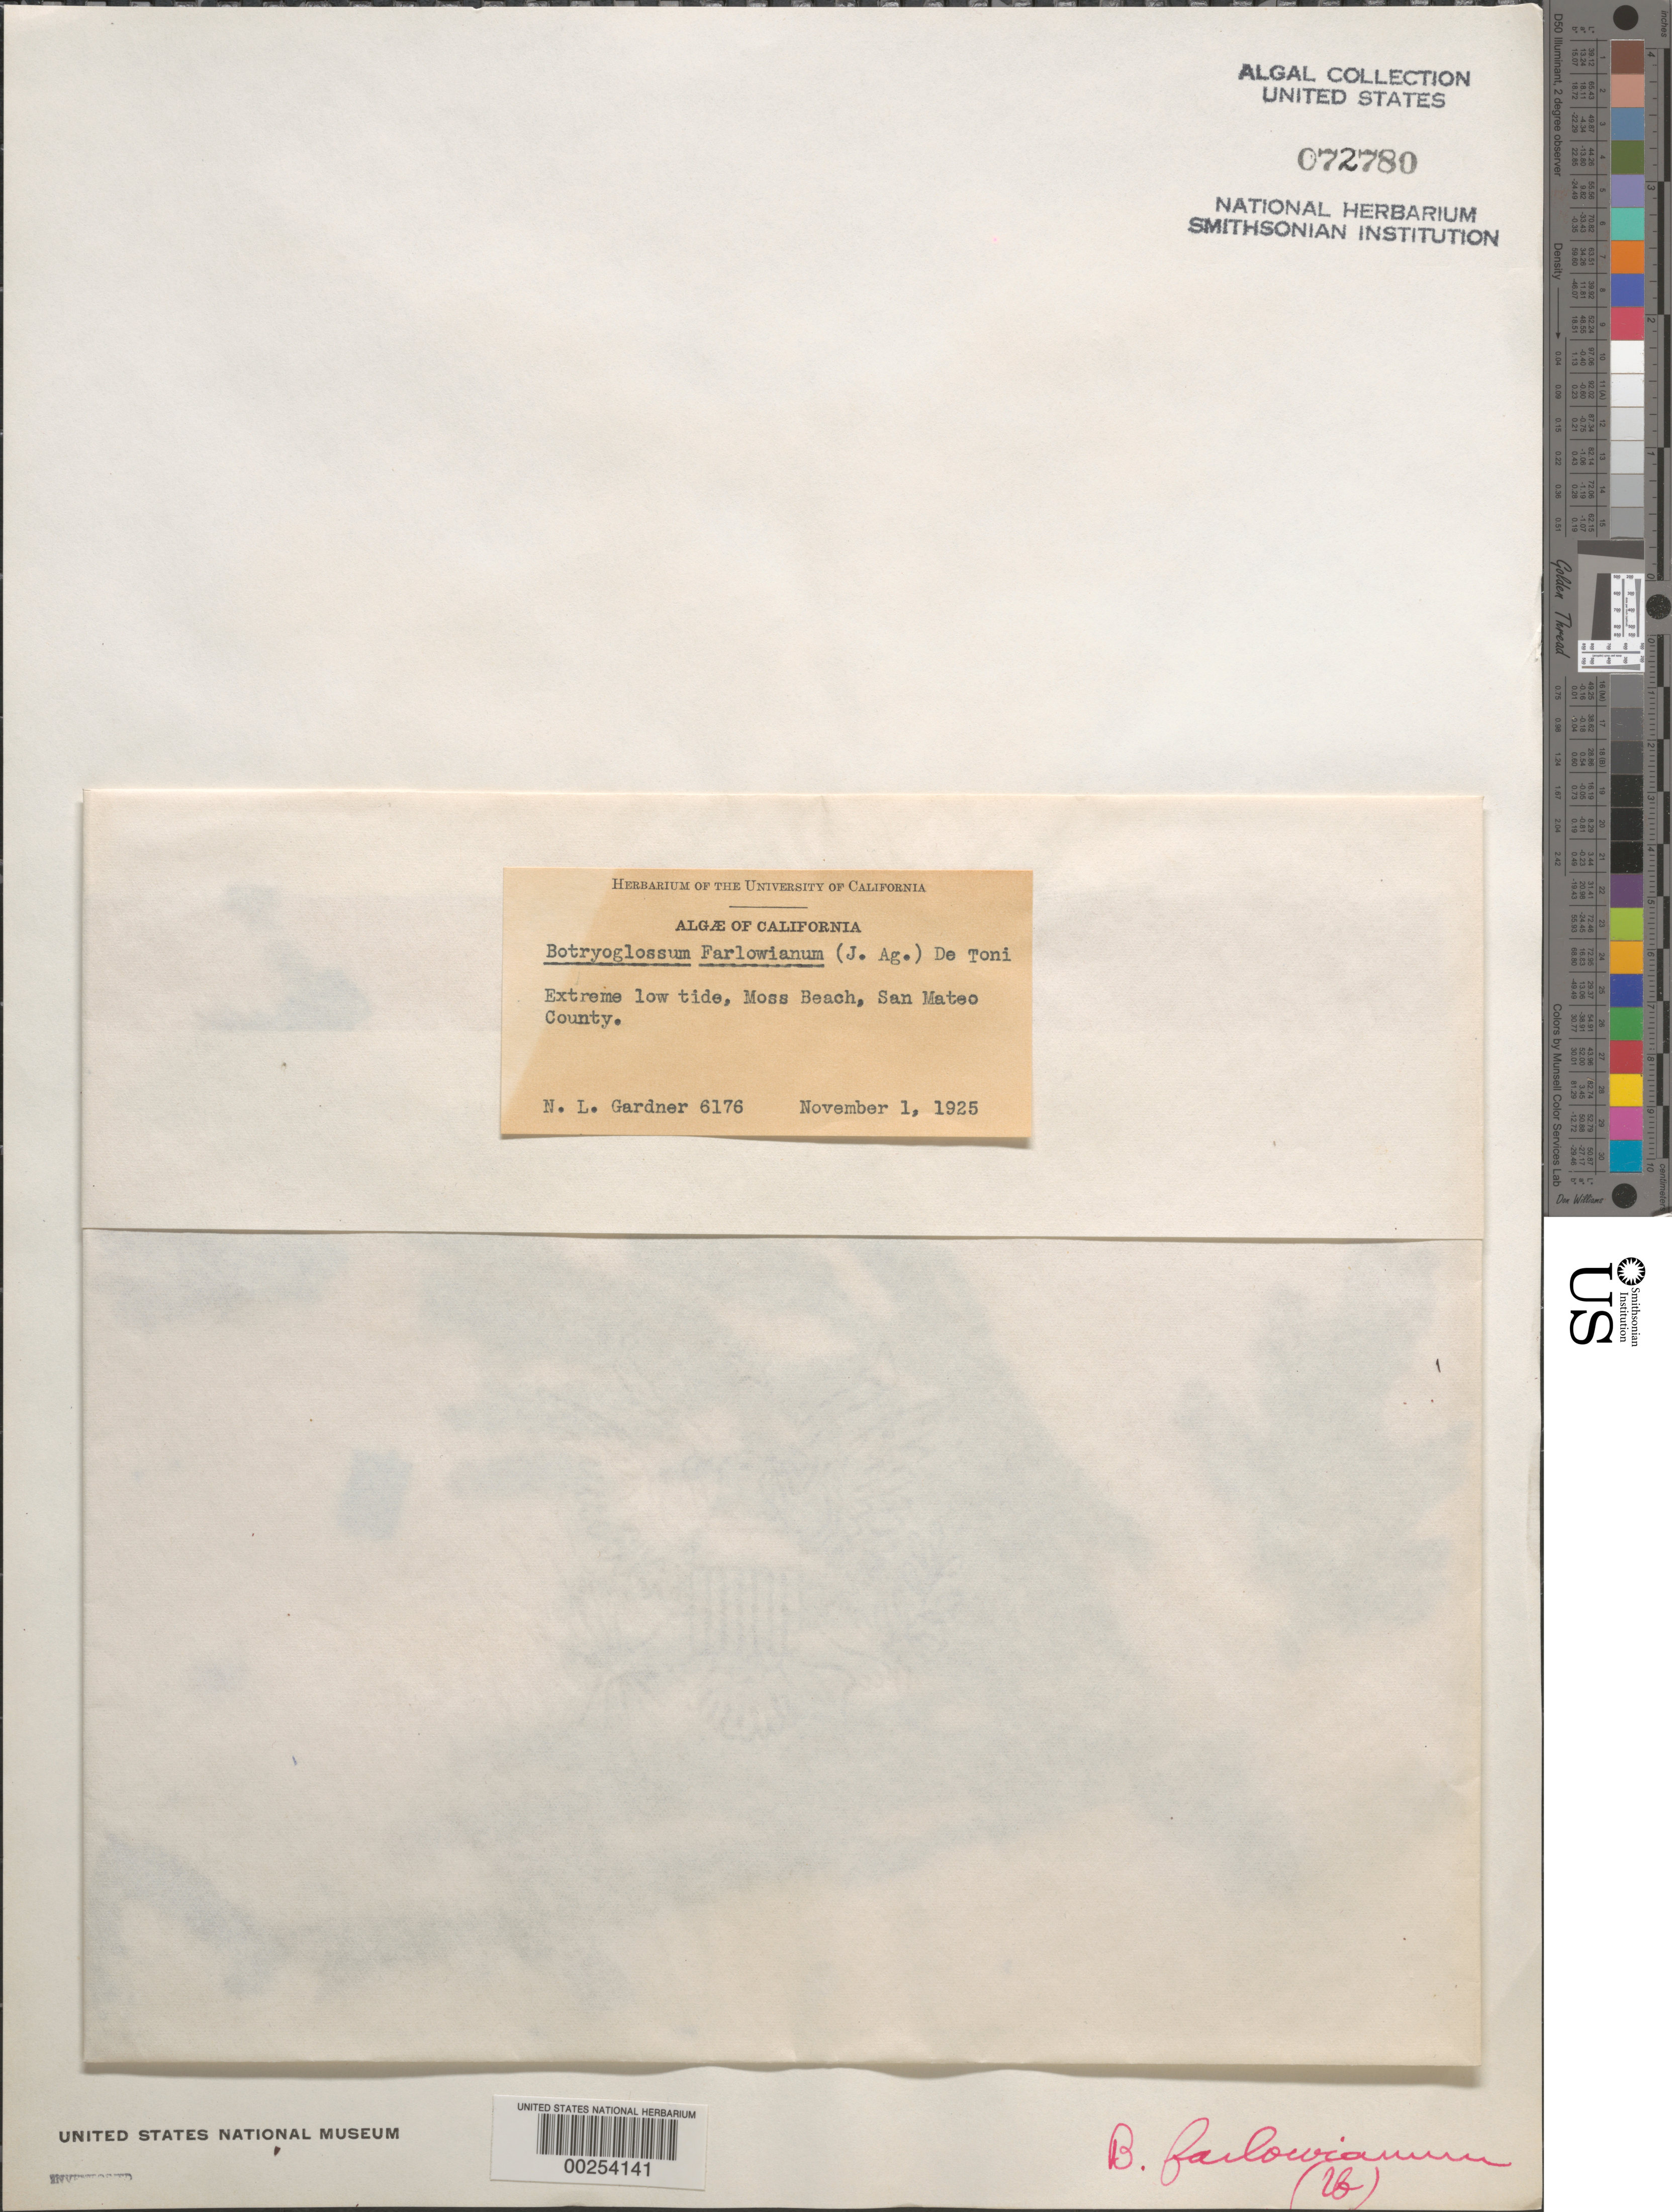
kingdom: Plantae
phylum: Rhodophyta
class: Florideophyceae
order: Ceramiales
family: Delesseriaceae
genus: Botryoglossum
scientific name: Botryoglossum farlowianum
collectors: N. Gardner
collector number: NLG 6176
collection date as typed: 01 Nov 1925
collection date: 1925-11-01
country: United States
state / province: California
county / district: San Mateo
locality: Moss Beach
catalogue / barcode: US 72780